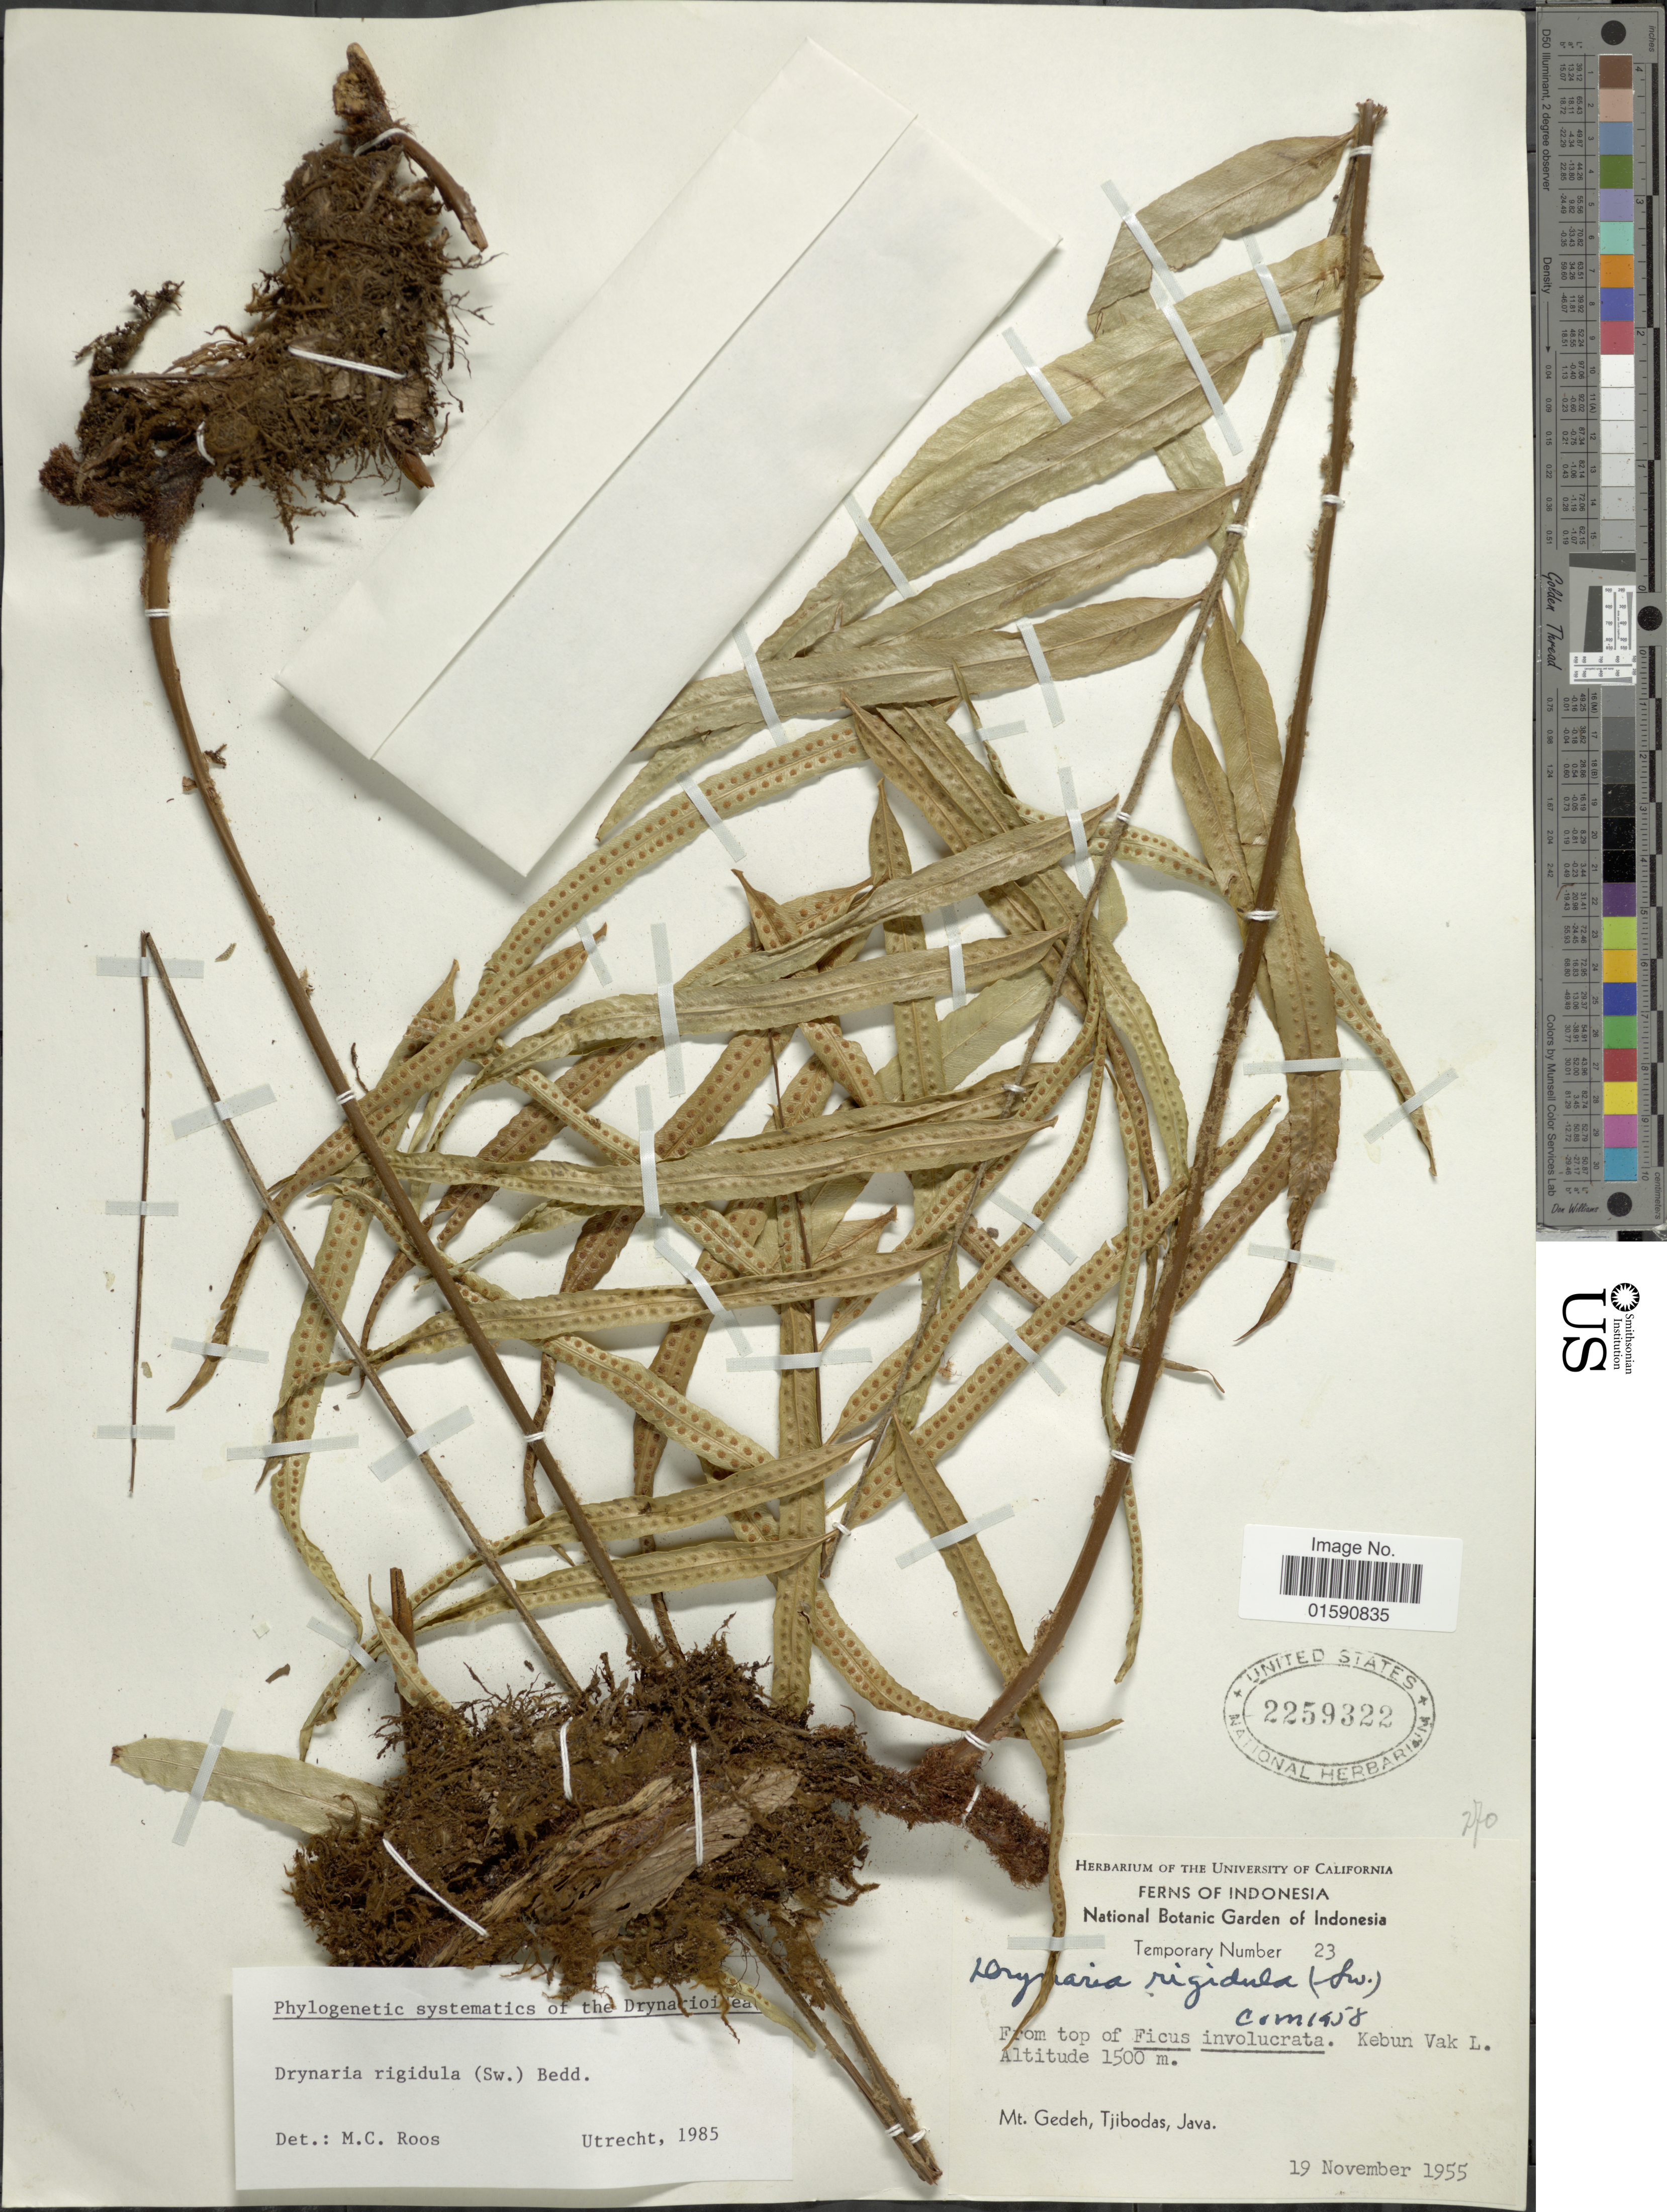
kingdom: Plantae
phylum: Tracheophyta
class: Polypodiopsida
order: Polypodiales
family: Polypodiaceae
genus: Drynaria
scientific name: Drynaria rigidula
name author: (Sw.) Bedd.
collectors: ex herb. Univ. of California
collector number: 23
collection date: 1955-11-19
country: Indonesia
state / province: Java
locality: Mt. Gedeh, Tjibodas, Java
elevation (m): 1500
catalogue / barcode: US 2259322